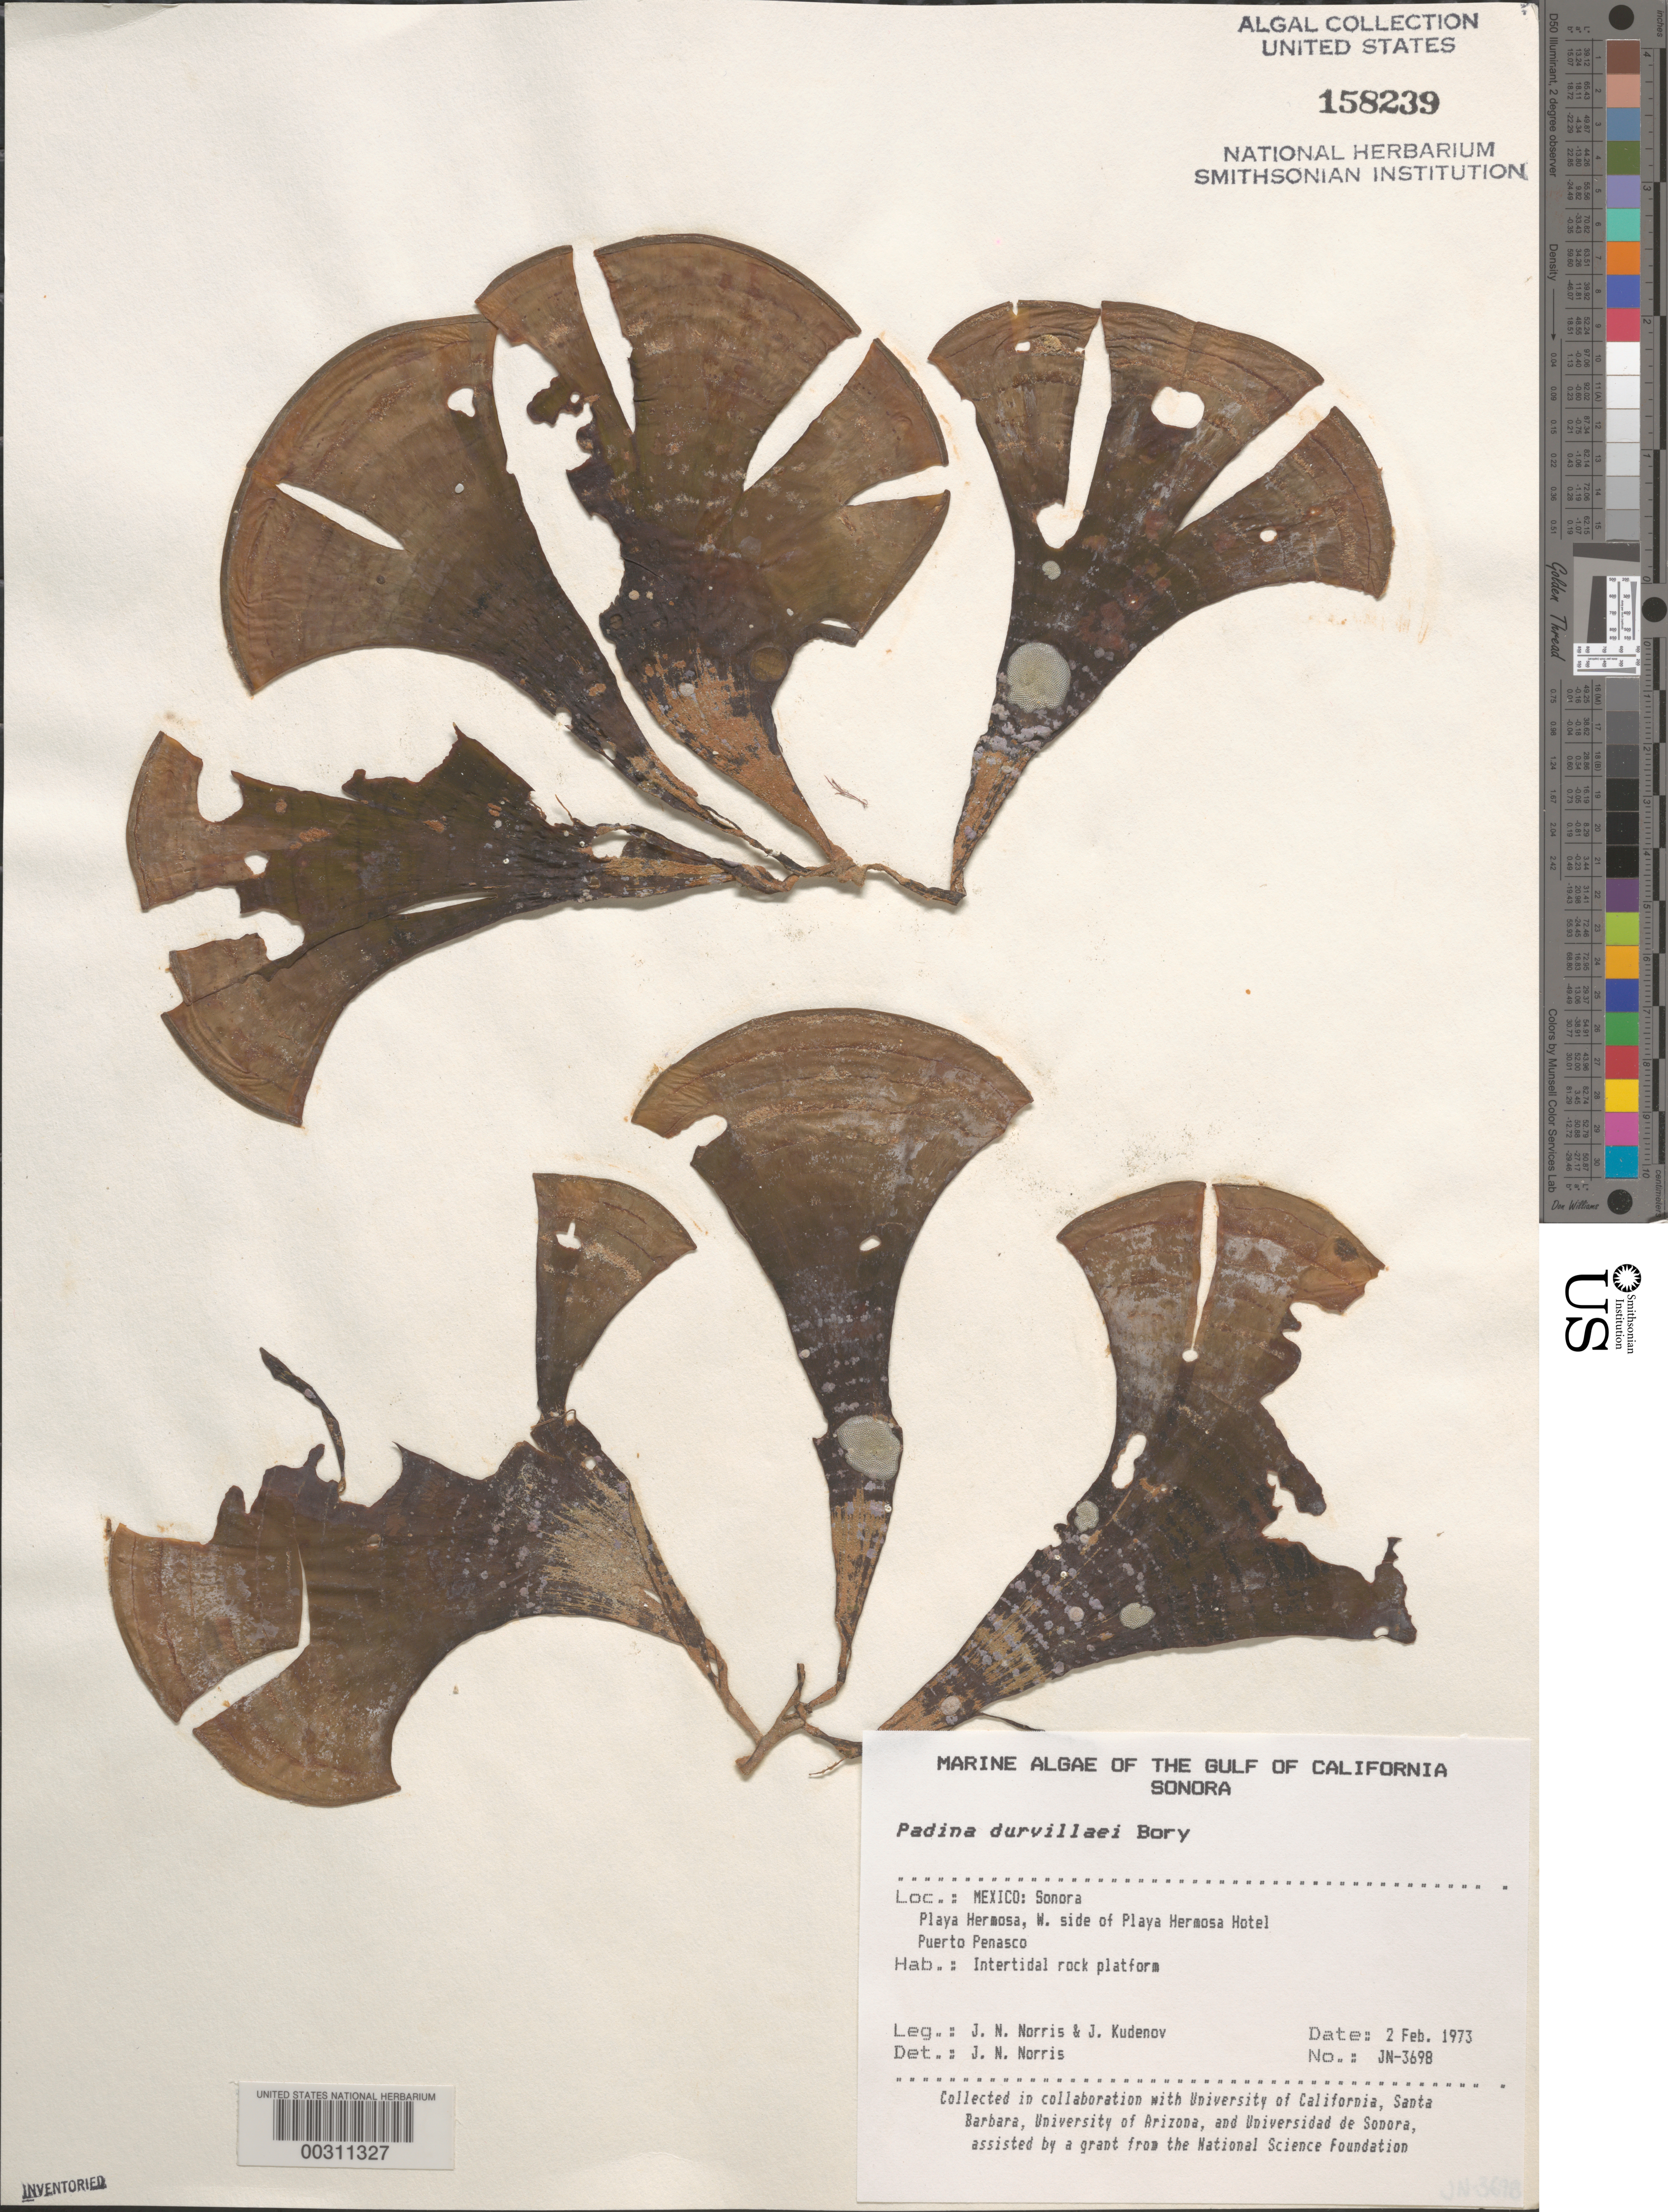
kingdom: Chromista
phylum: Ochrophyta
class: Phaeophyceae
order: Dictyotales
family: Dictyotaceae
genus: Padina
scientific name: Padina durvillaei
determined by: Norris, James N.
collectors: J. N. Norris & J. Kudenov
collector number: JN-3698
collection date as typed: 02 Feb 1973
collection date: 1973-02-02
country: Mexico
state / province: Sonora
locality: Playa Hermosa, Puerto Penasco, Playa Hermosa Hotel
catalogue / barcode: US 158239